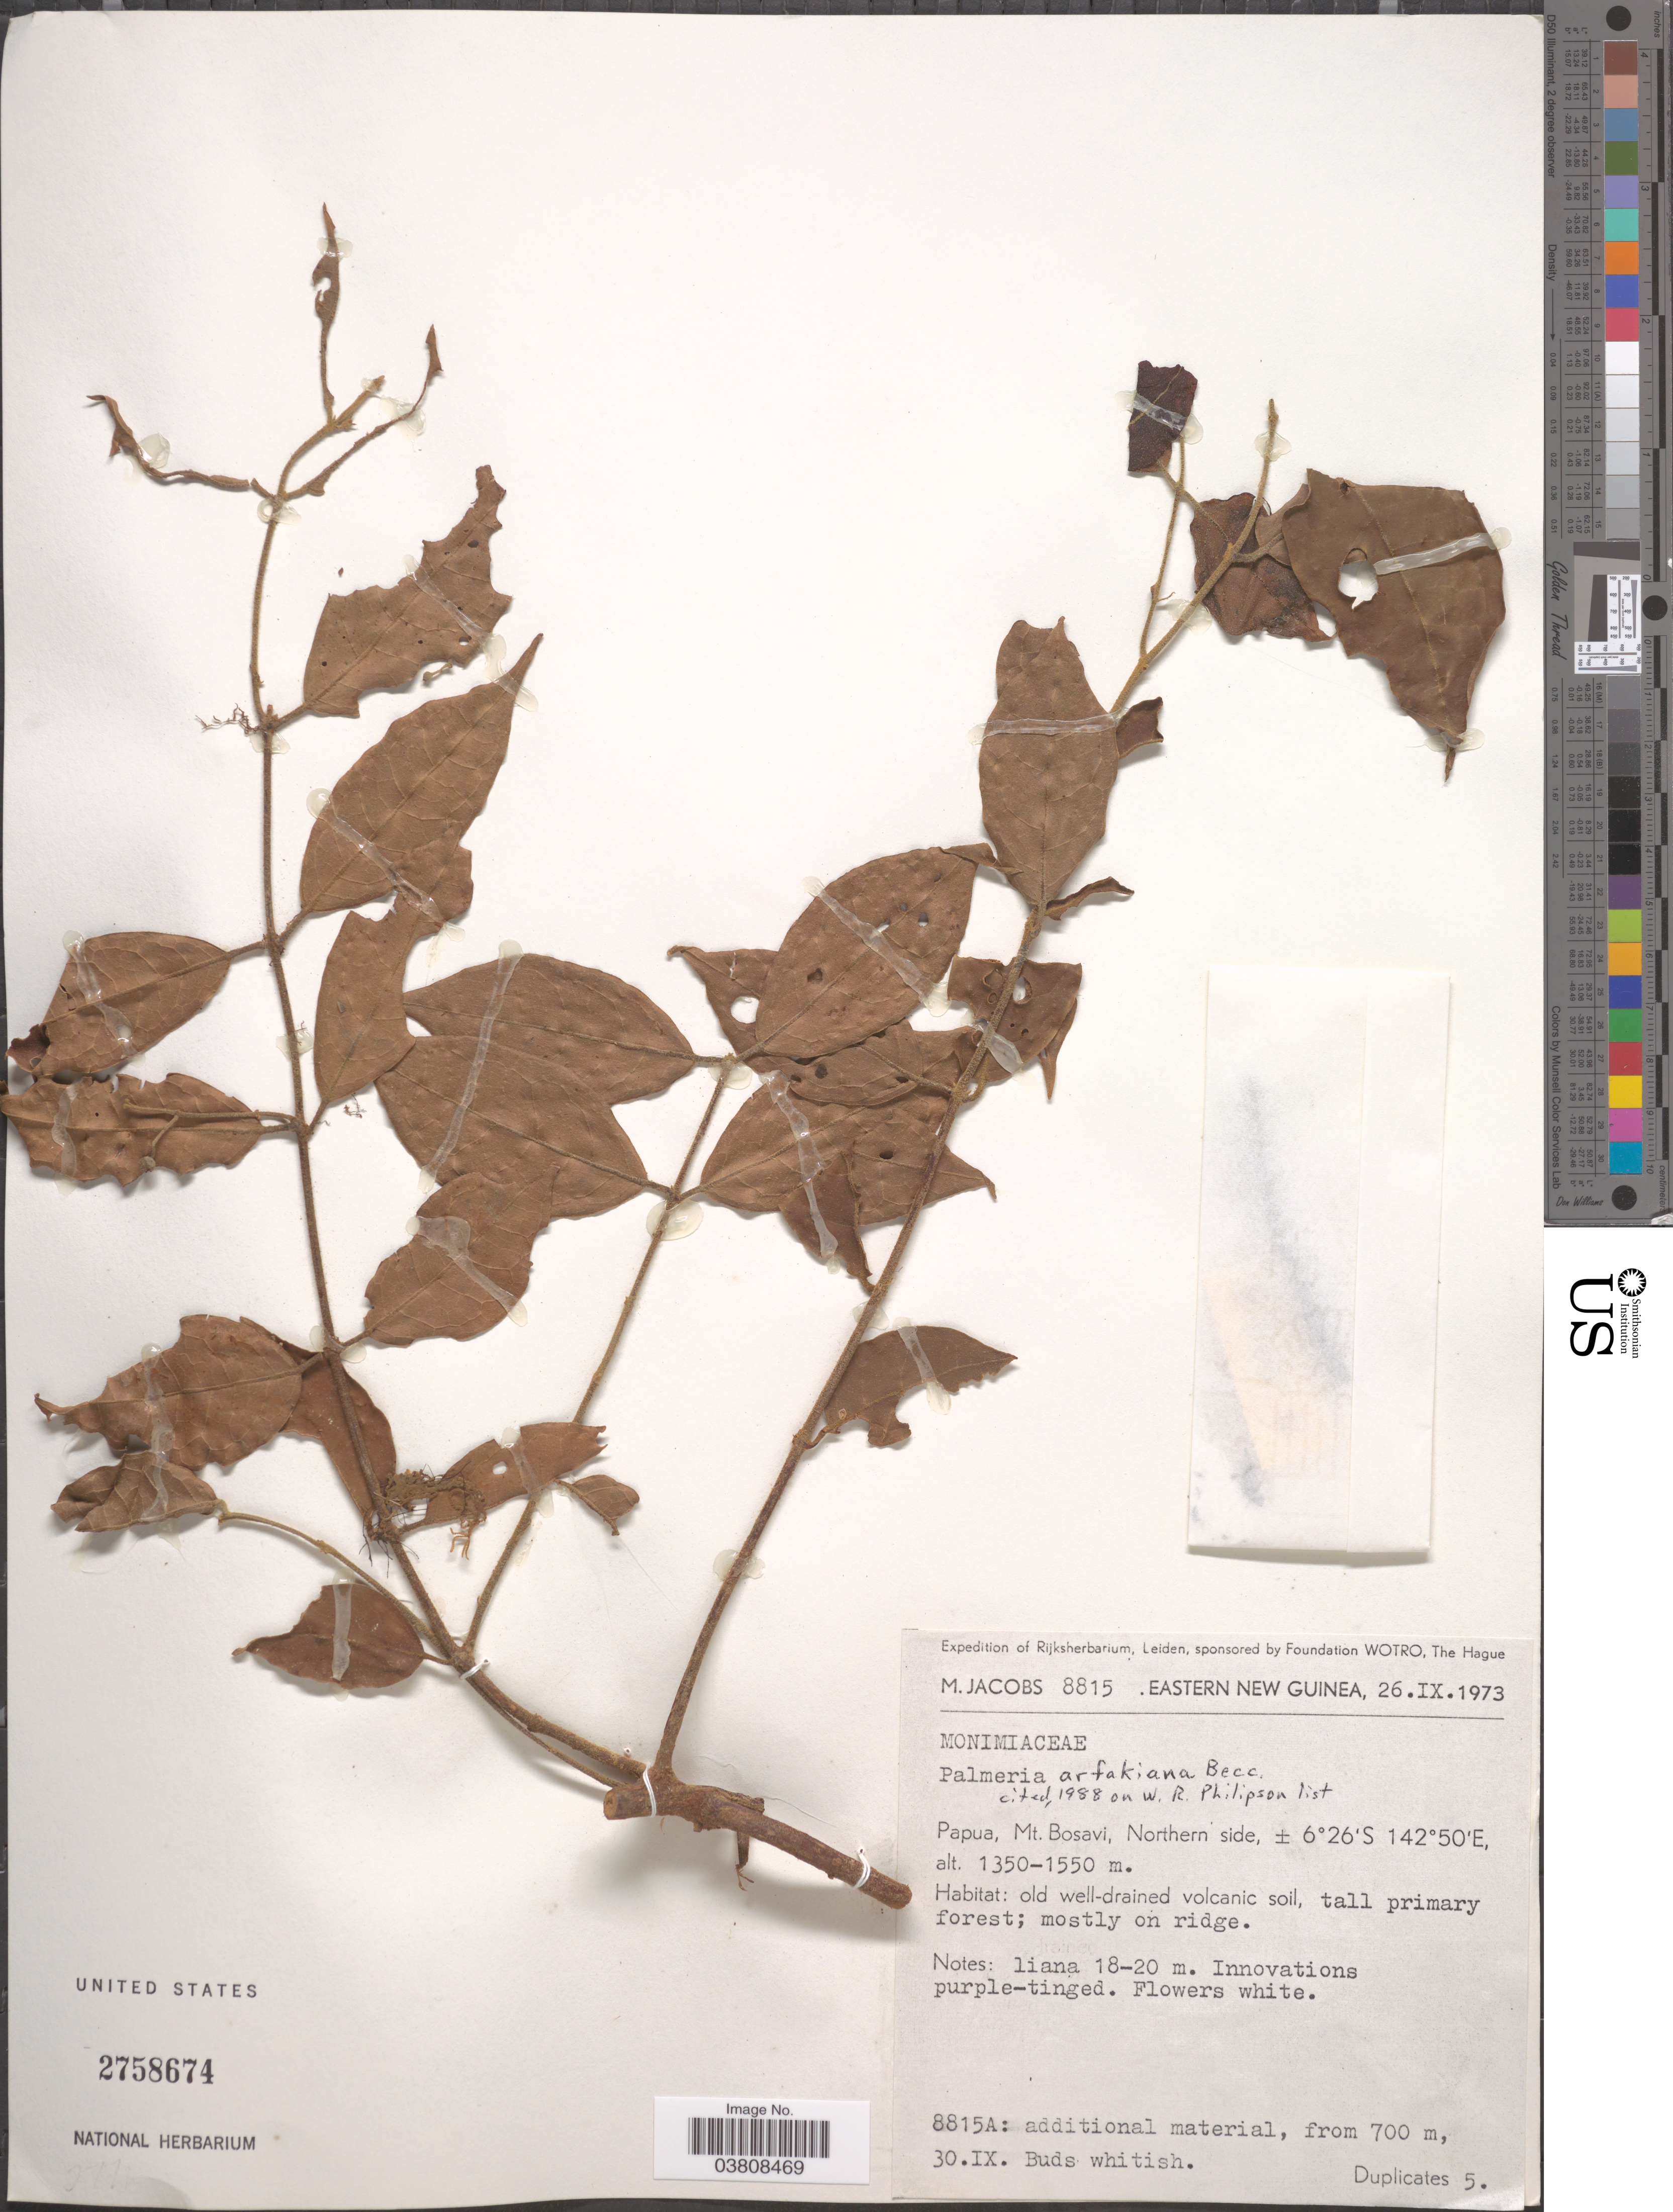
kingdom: Plantae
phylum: Tracheophyta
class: Magnoliopsida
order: Laurales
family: Monimiaceae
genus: Palmeria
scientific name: Palmeria arfakiana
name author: Becc. & A.C. Sm.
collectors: M. Jacobs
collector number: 8815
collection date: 1973-09-26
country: Papua New Guinea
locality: Eastern New Guinea. Papua, Mt. Bosavi, Northern side.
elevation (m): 1350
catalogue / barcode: US 2758674